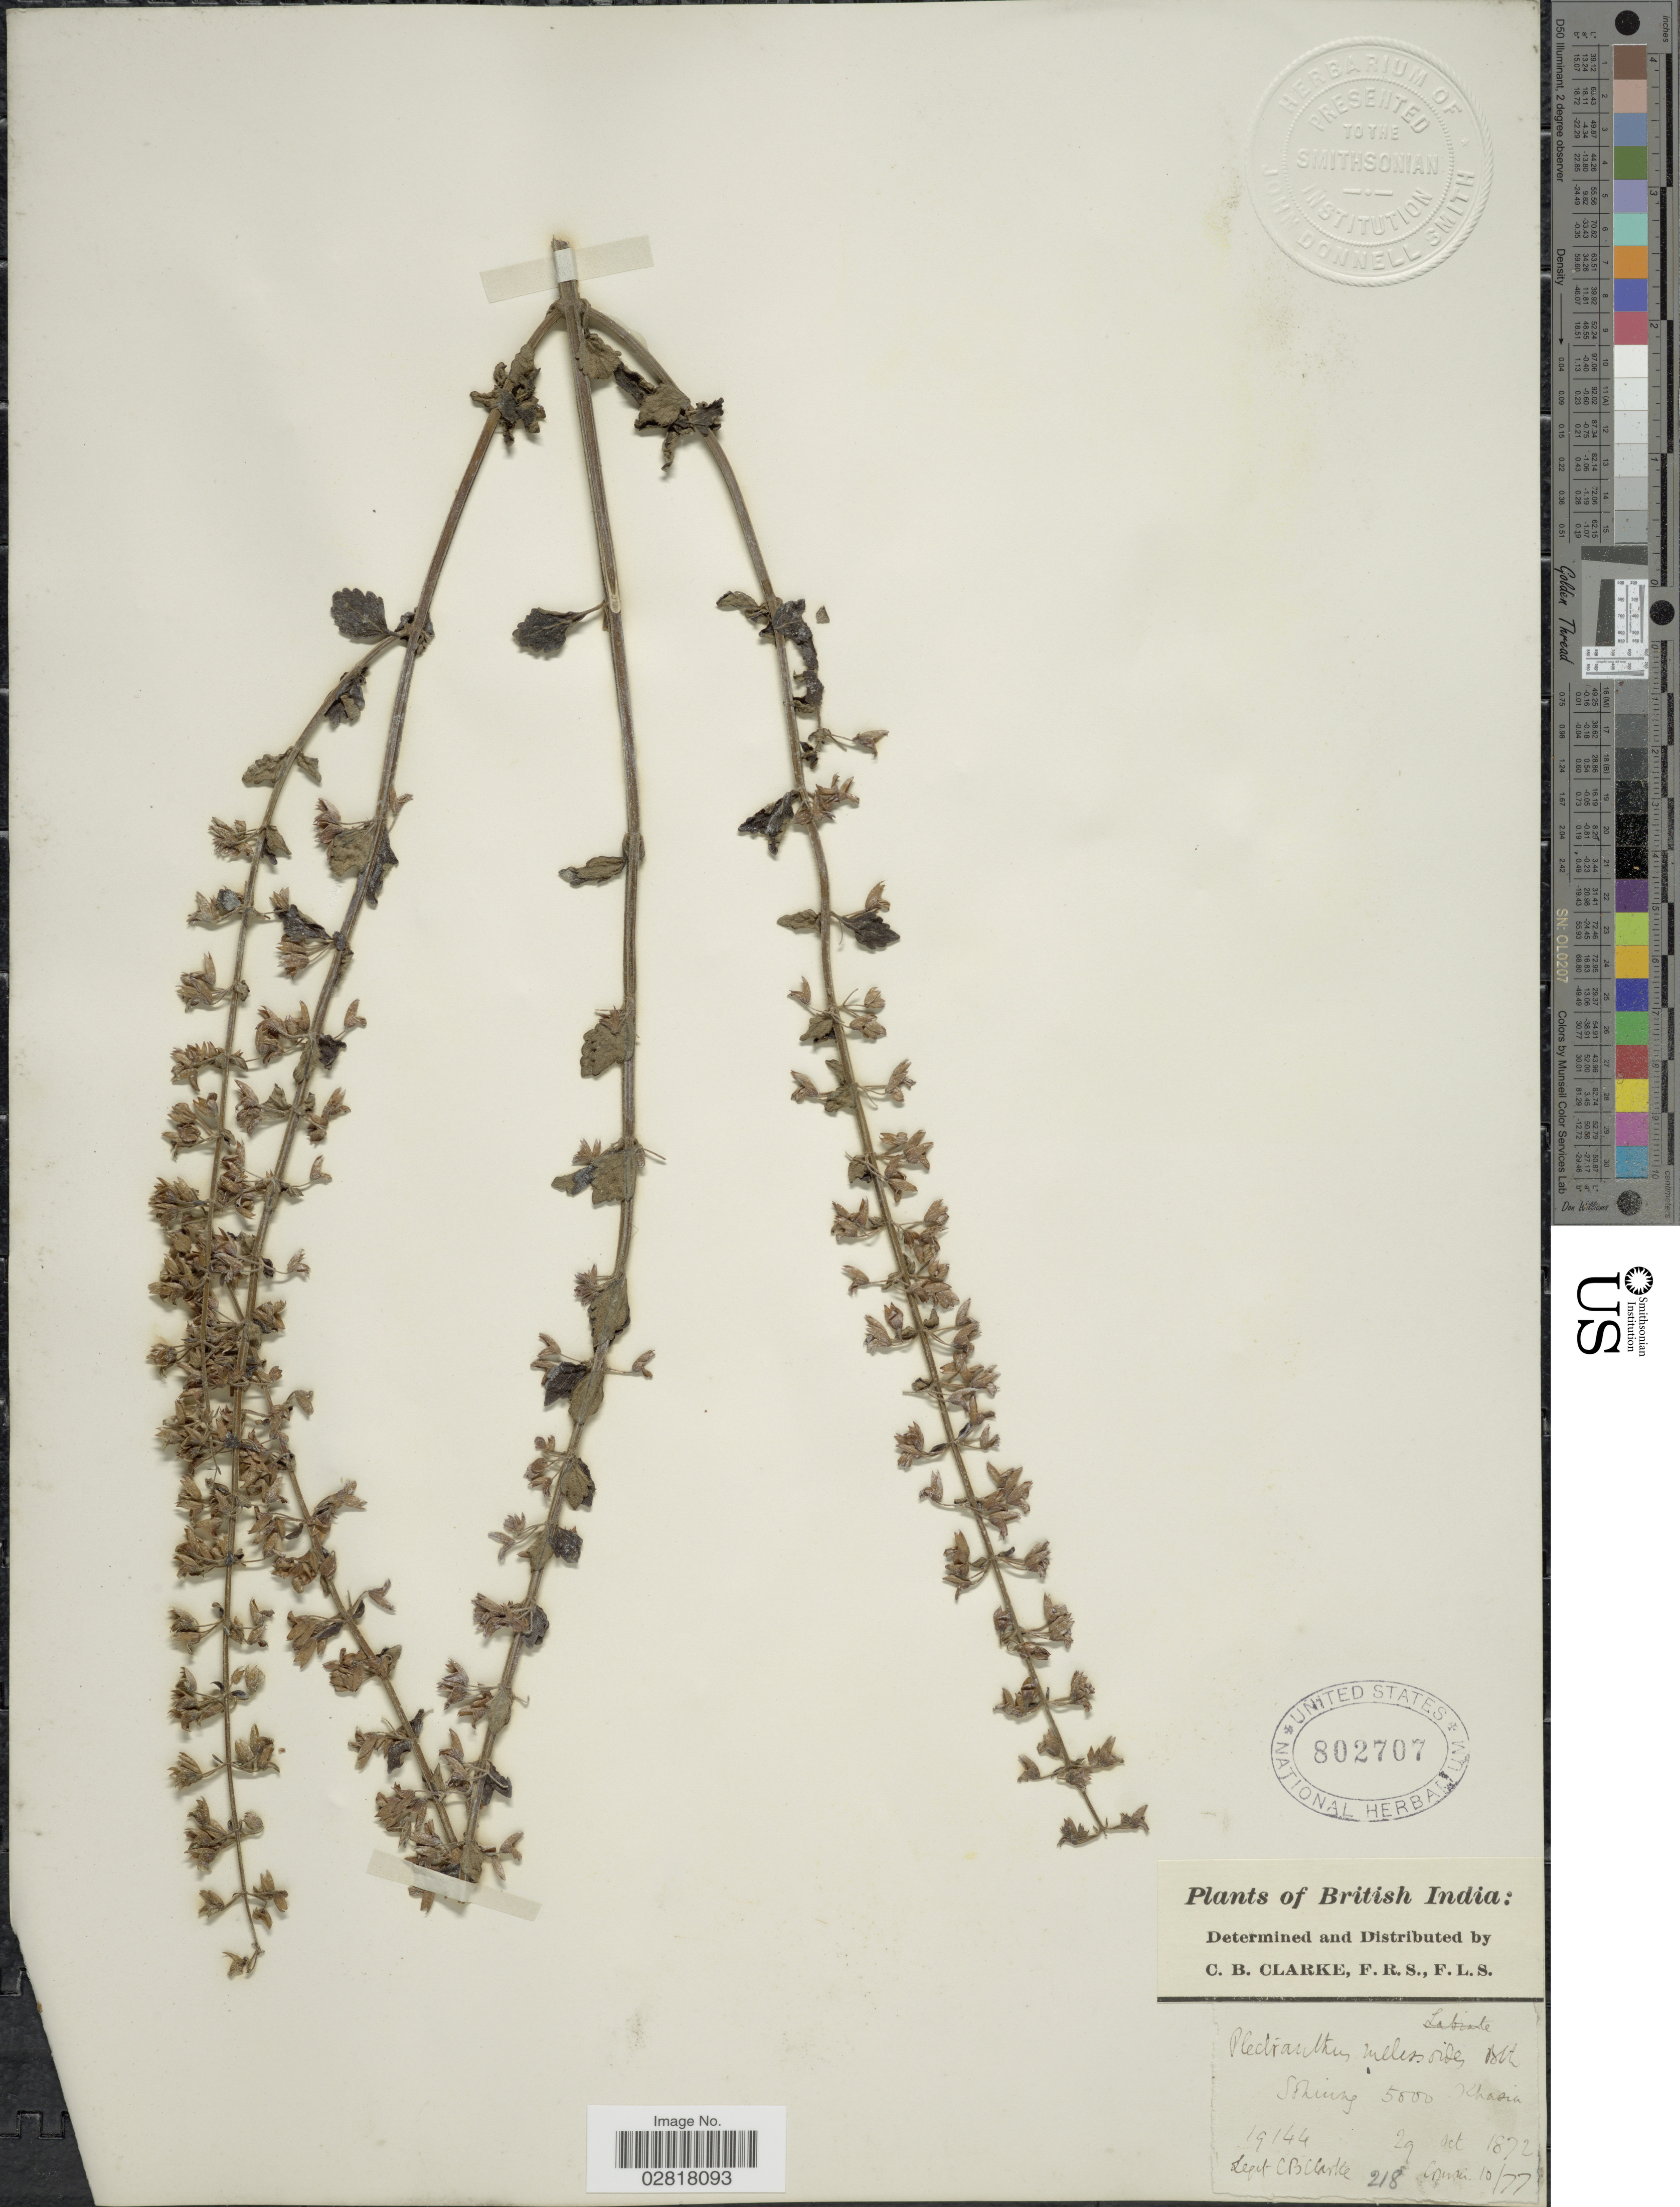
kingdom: Plantae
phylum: Tracheophyta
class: Magnoliopsida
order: Lamiales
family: Lamiaceae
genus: Plectranthus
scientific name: Plectranthus melissoides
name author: Benth.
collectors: C. B. Clarke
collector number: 19144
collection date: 1872-10-29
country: India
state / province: Meghalaya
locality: British India, Sohuing [interpreted], Khasia.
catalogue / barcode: US 802707